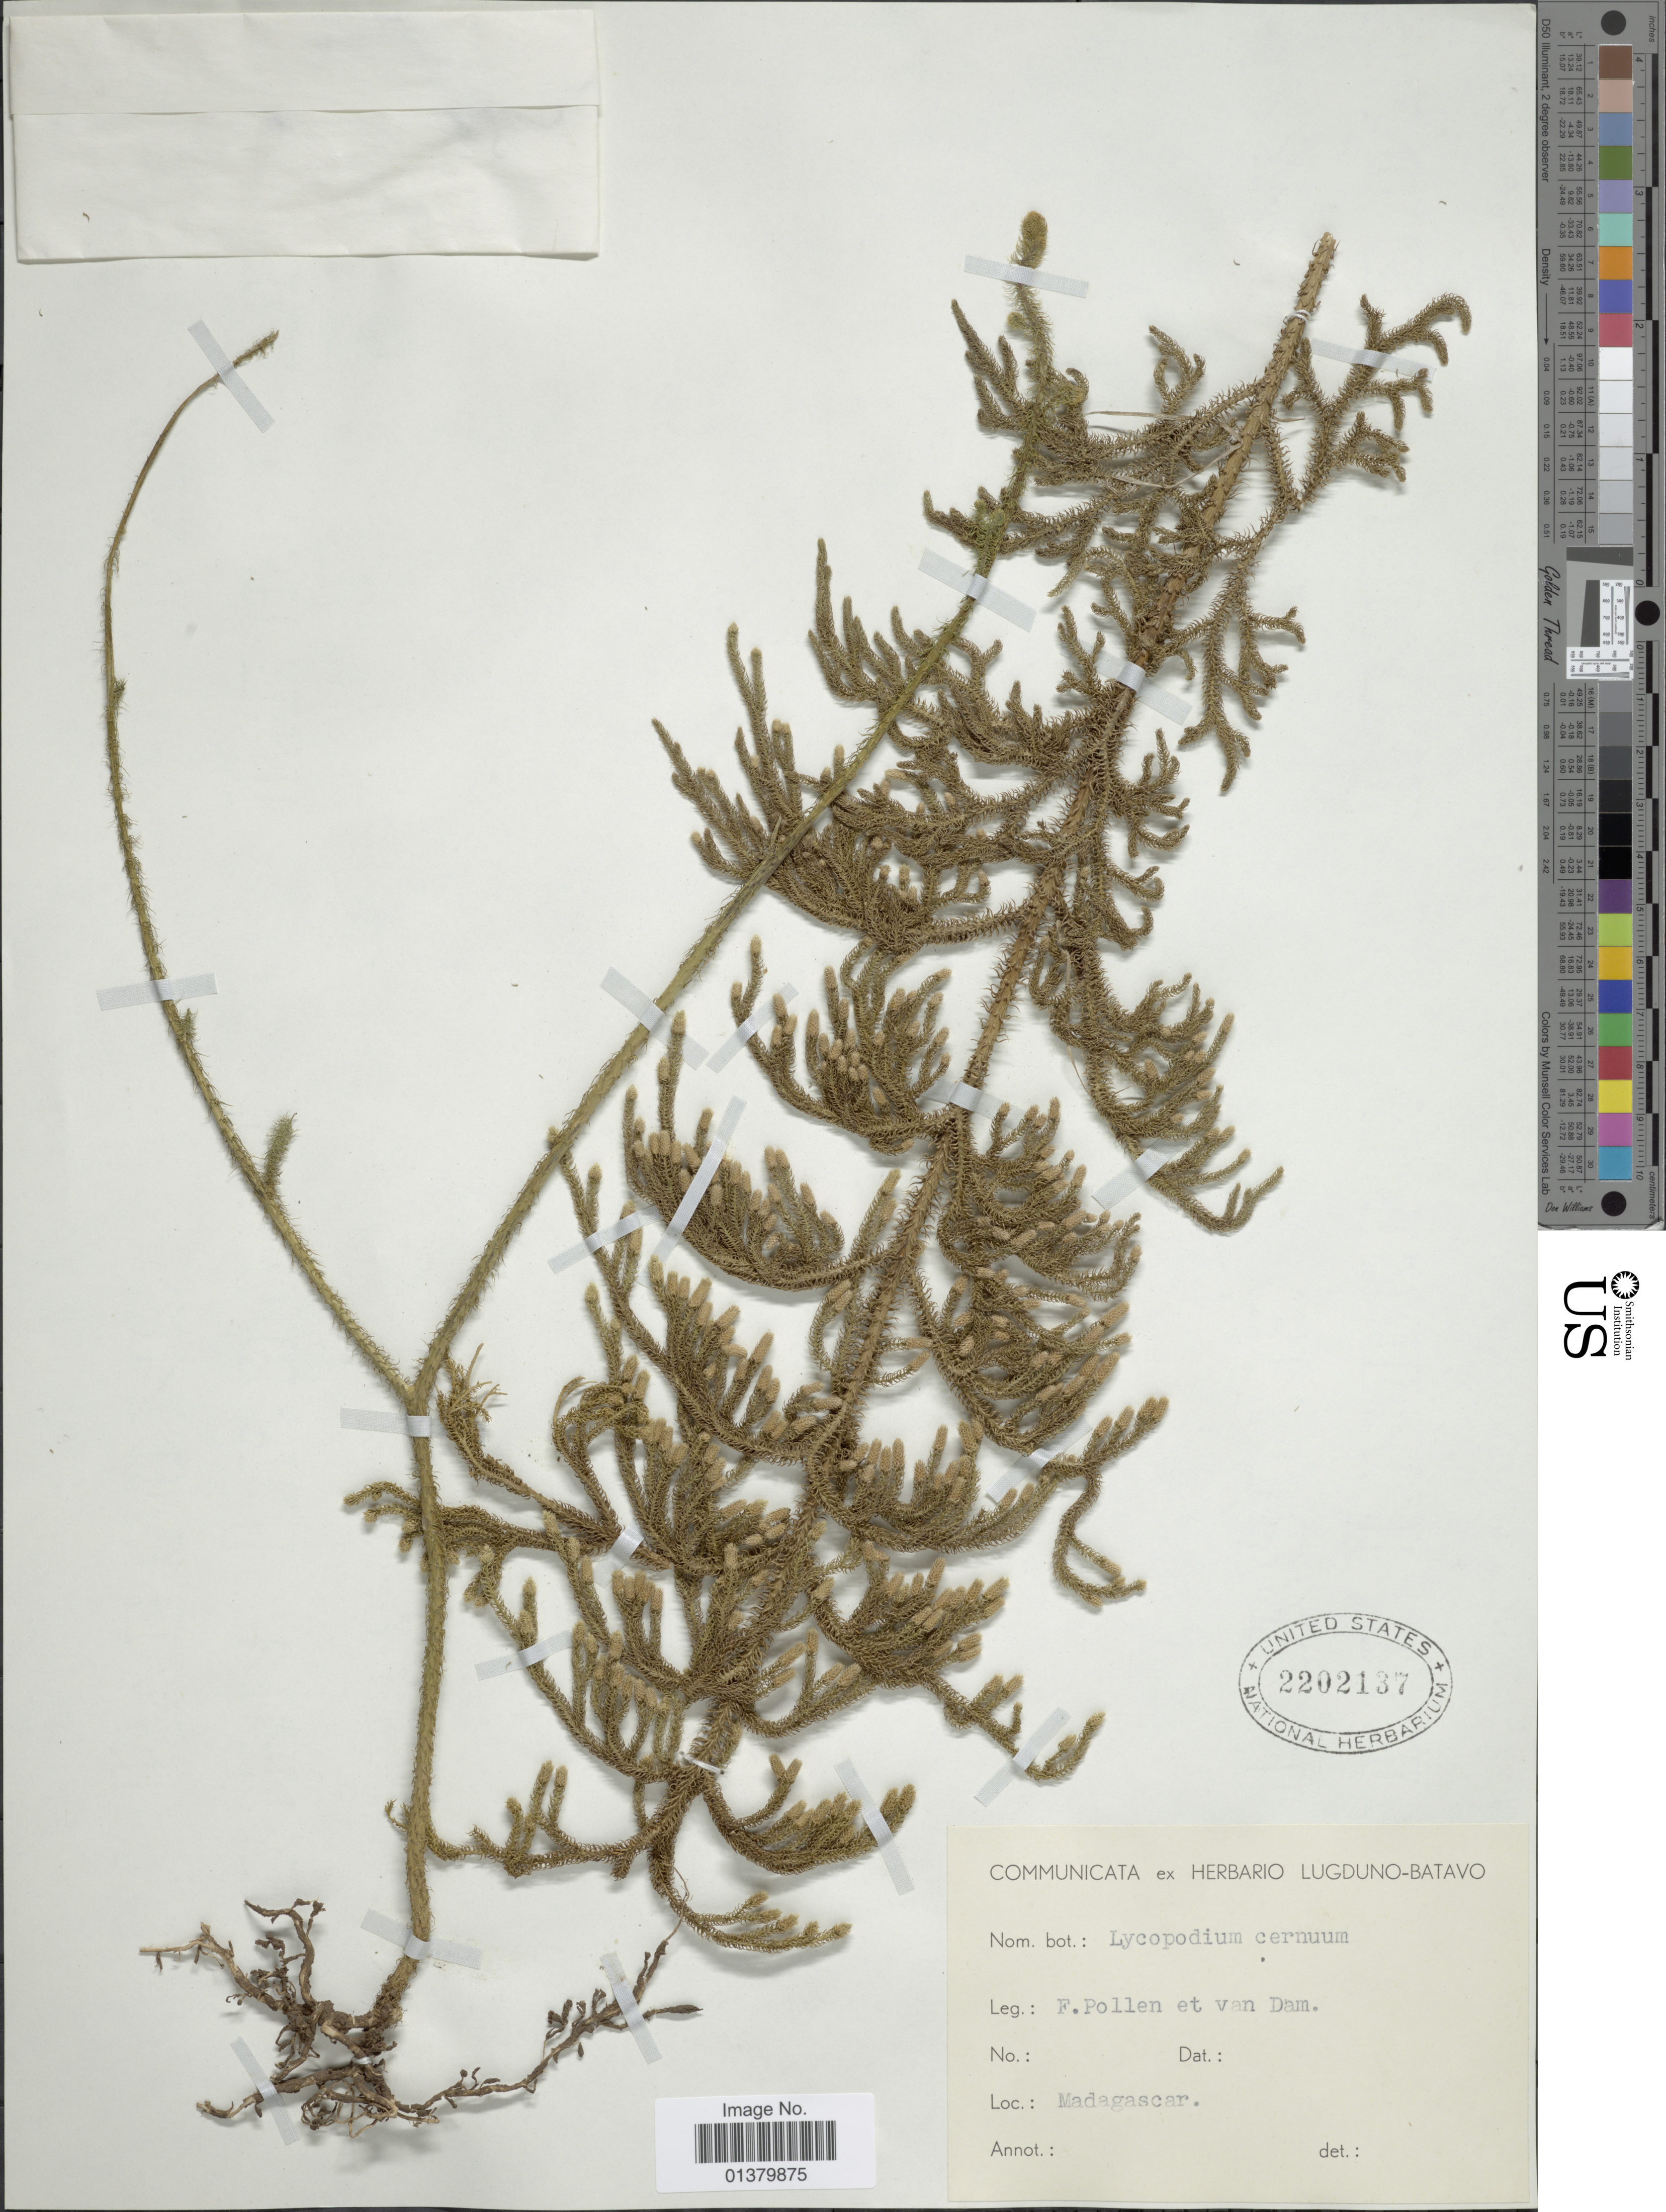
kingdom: Plantae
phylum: Tracheophyta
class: Lycopodiopsida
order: Lycopodiales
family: Lycopodiaceae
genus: Palhinhaea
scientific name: Palhinhaea cernua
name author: (L.) Vasc. & Franco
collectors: F. Pollen & Dam van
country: Madagascar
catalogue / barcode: US 2202137